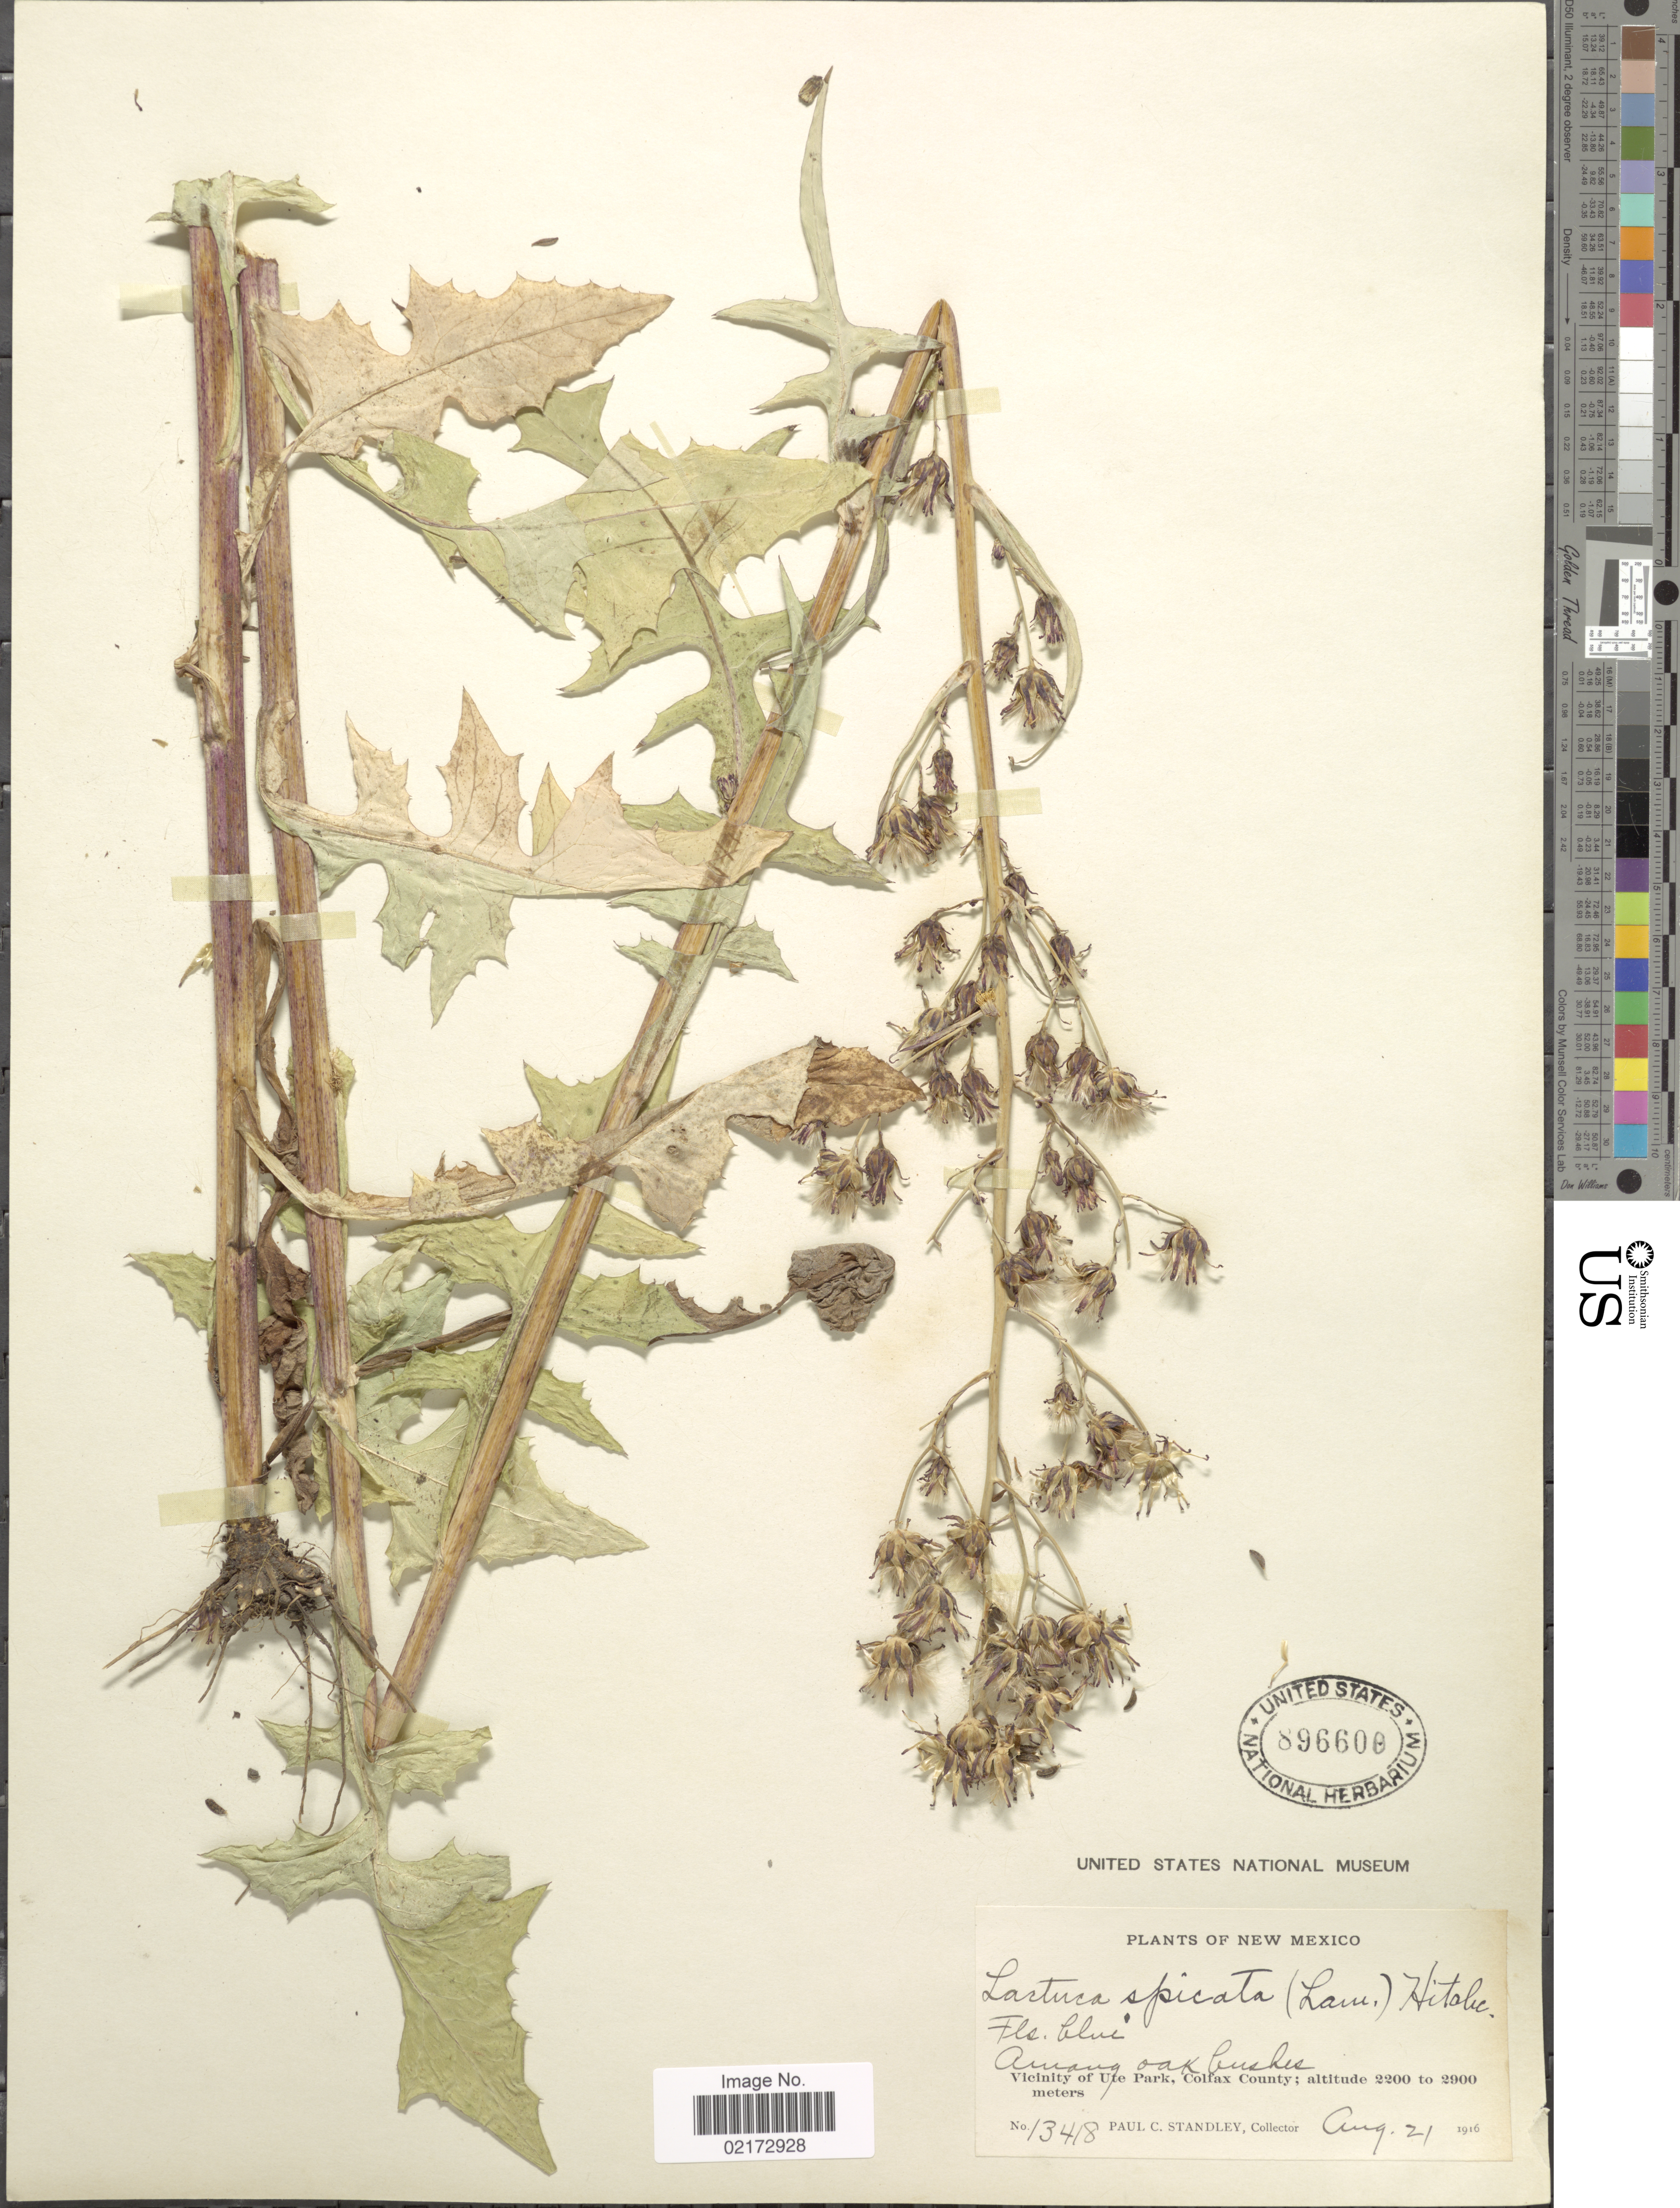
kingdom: Plantae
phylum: Tracheophyta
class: Magnoliopsida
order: Asterales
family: Asteraceae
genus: Lactuca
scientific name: Lactuca biennis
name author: (Moench) Fernald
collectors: P. C. Standley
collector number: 13418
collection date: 1916-08-21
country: United States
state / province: New Mexico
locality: Vicinity of Ute Park, Colfax County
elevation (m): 2200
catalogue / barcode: US 896600